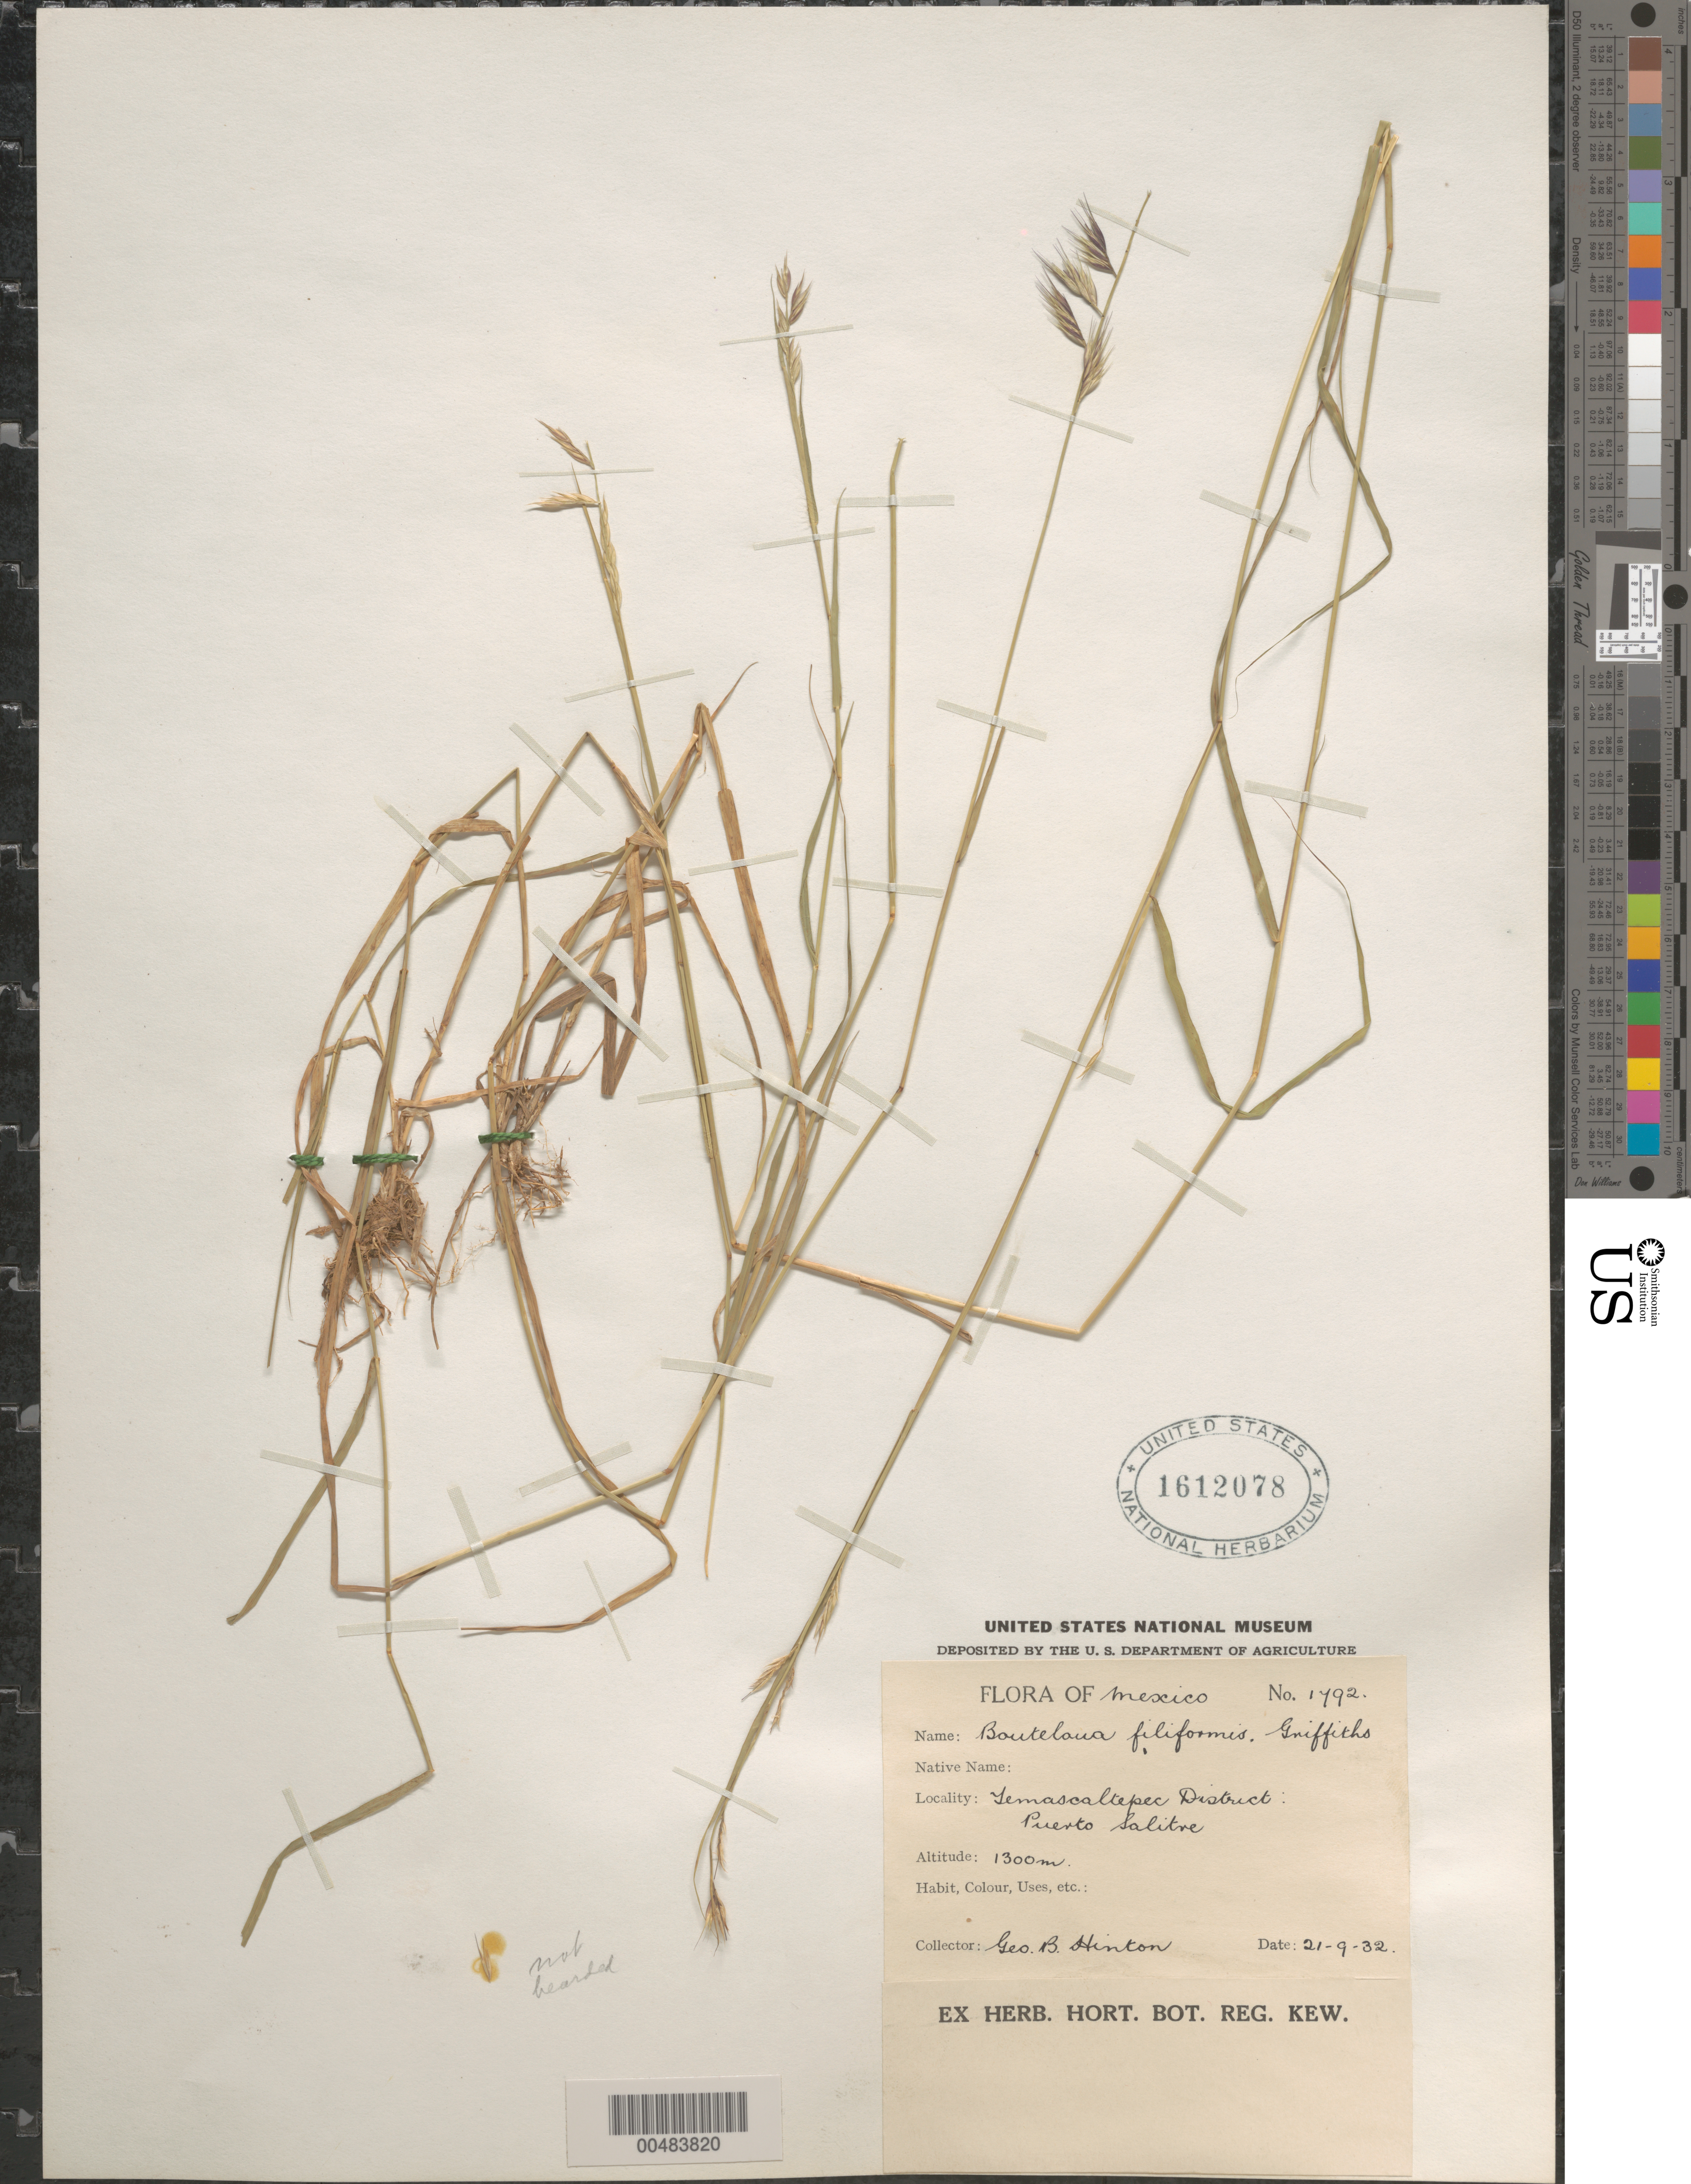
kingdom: Plantae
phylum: Tracheophyta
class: Liliopsida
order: Poales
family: Poaceae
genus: Bouteloua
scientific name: Bouteloua repens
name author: (Kunth) Scribn. & Merr.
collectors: G. B. Hinton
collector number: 1792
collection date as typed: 21 Sep 1932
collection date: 1932-09-21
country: Mexico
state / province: México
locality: Temascaltepec District, Puerto Salitre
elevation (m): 1300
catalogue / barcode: US 1612078